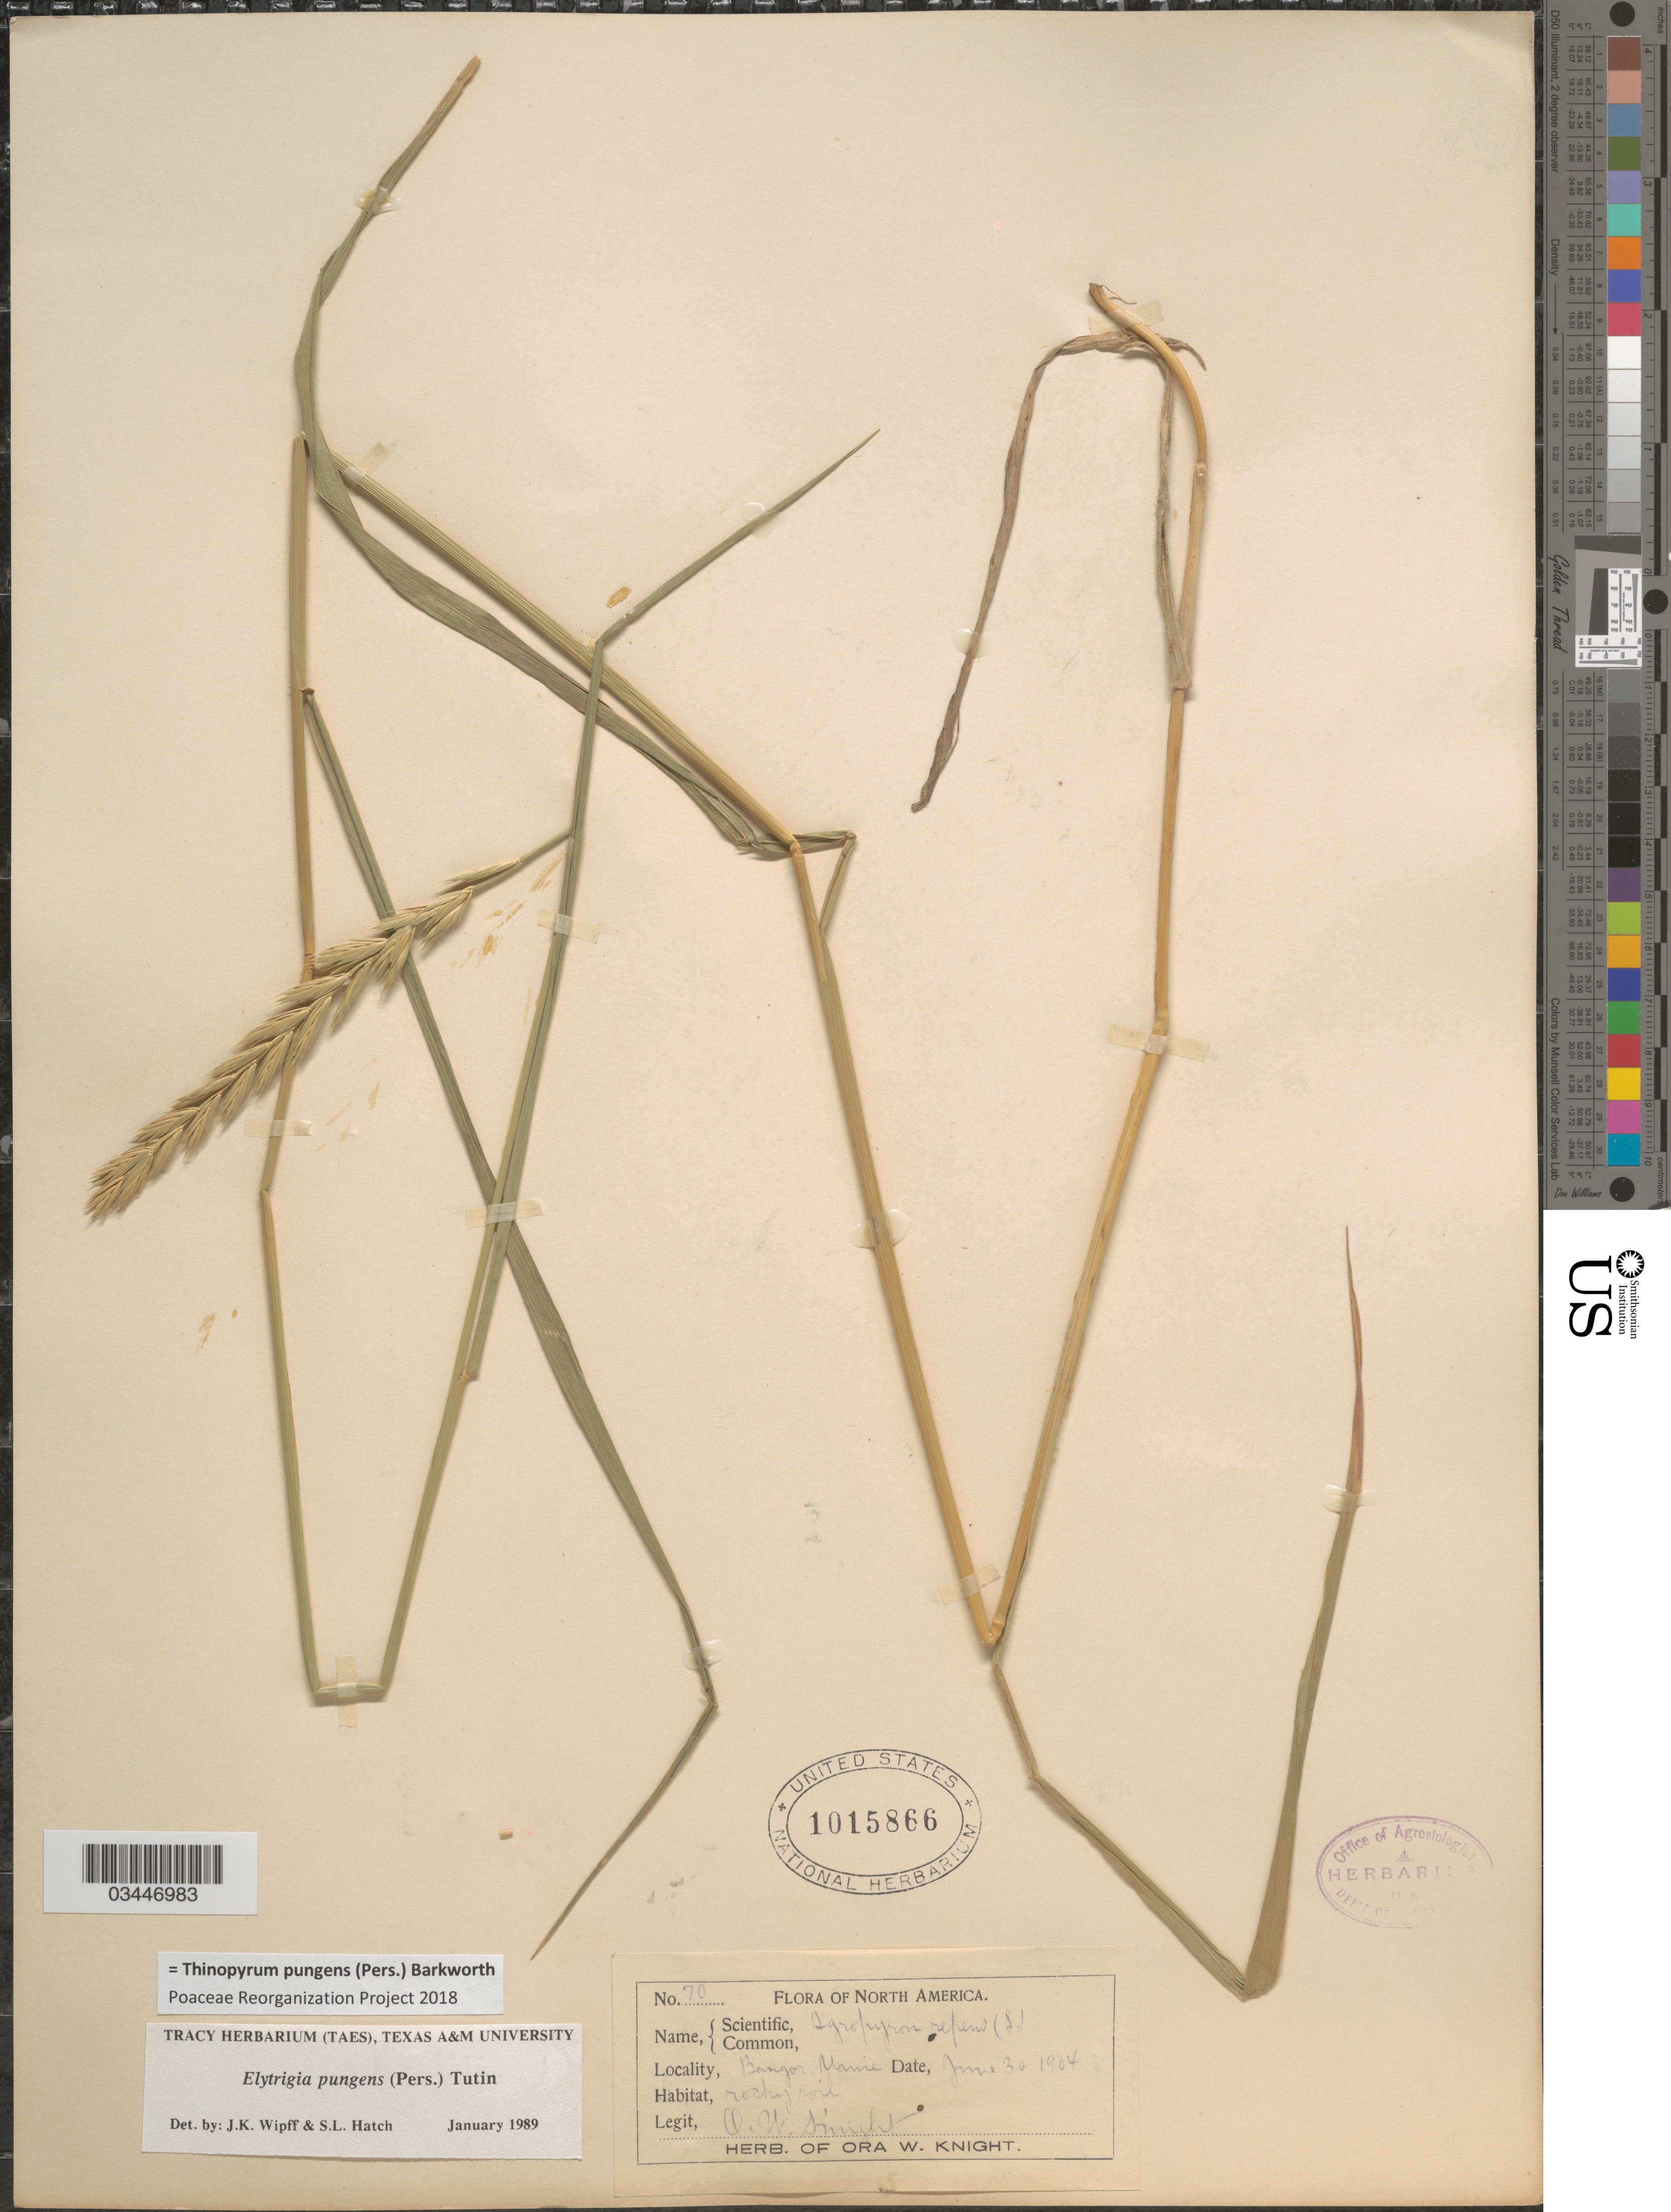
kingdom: Plantae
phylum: Tracheophyta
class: Liliopsida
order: Poales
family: Poaceae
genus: Thinopyrum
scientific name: Thinopyrum pungens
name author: (Pers.) Barkworth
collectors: O. Knight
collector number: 70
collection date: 1904-06-30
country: United States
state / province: Maine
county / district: Penobscot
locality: Bangor. Rocky soil.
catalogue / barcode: US 1015866